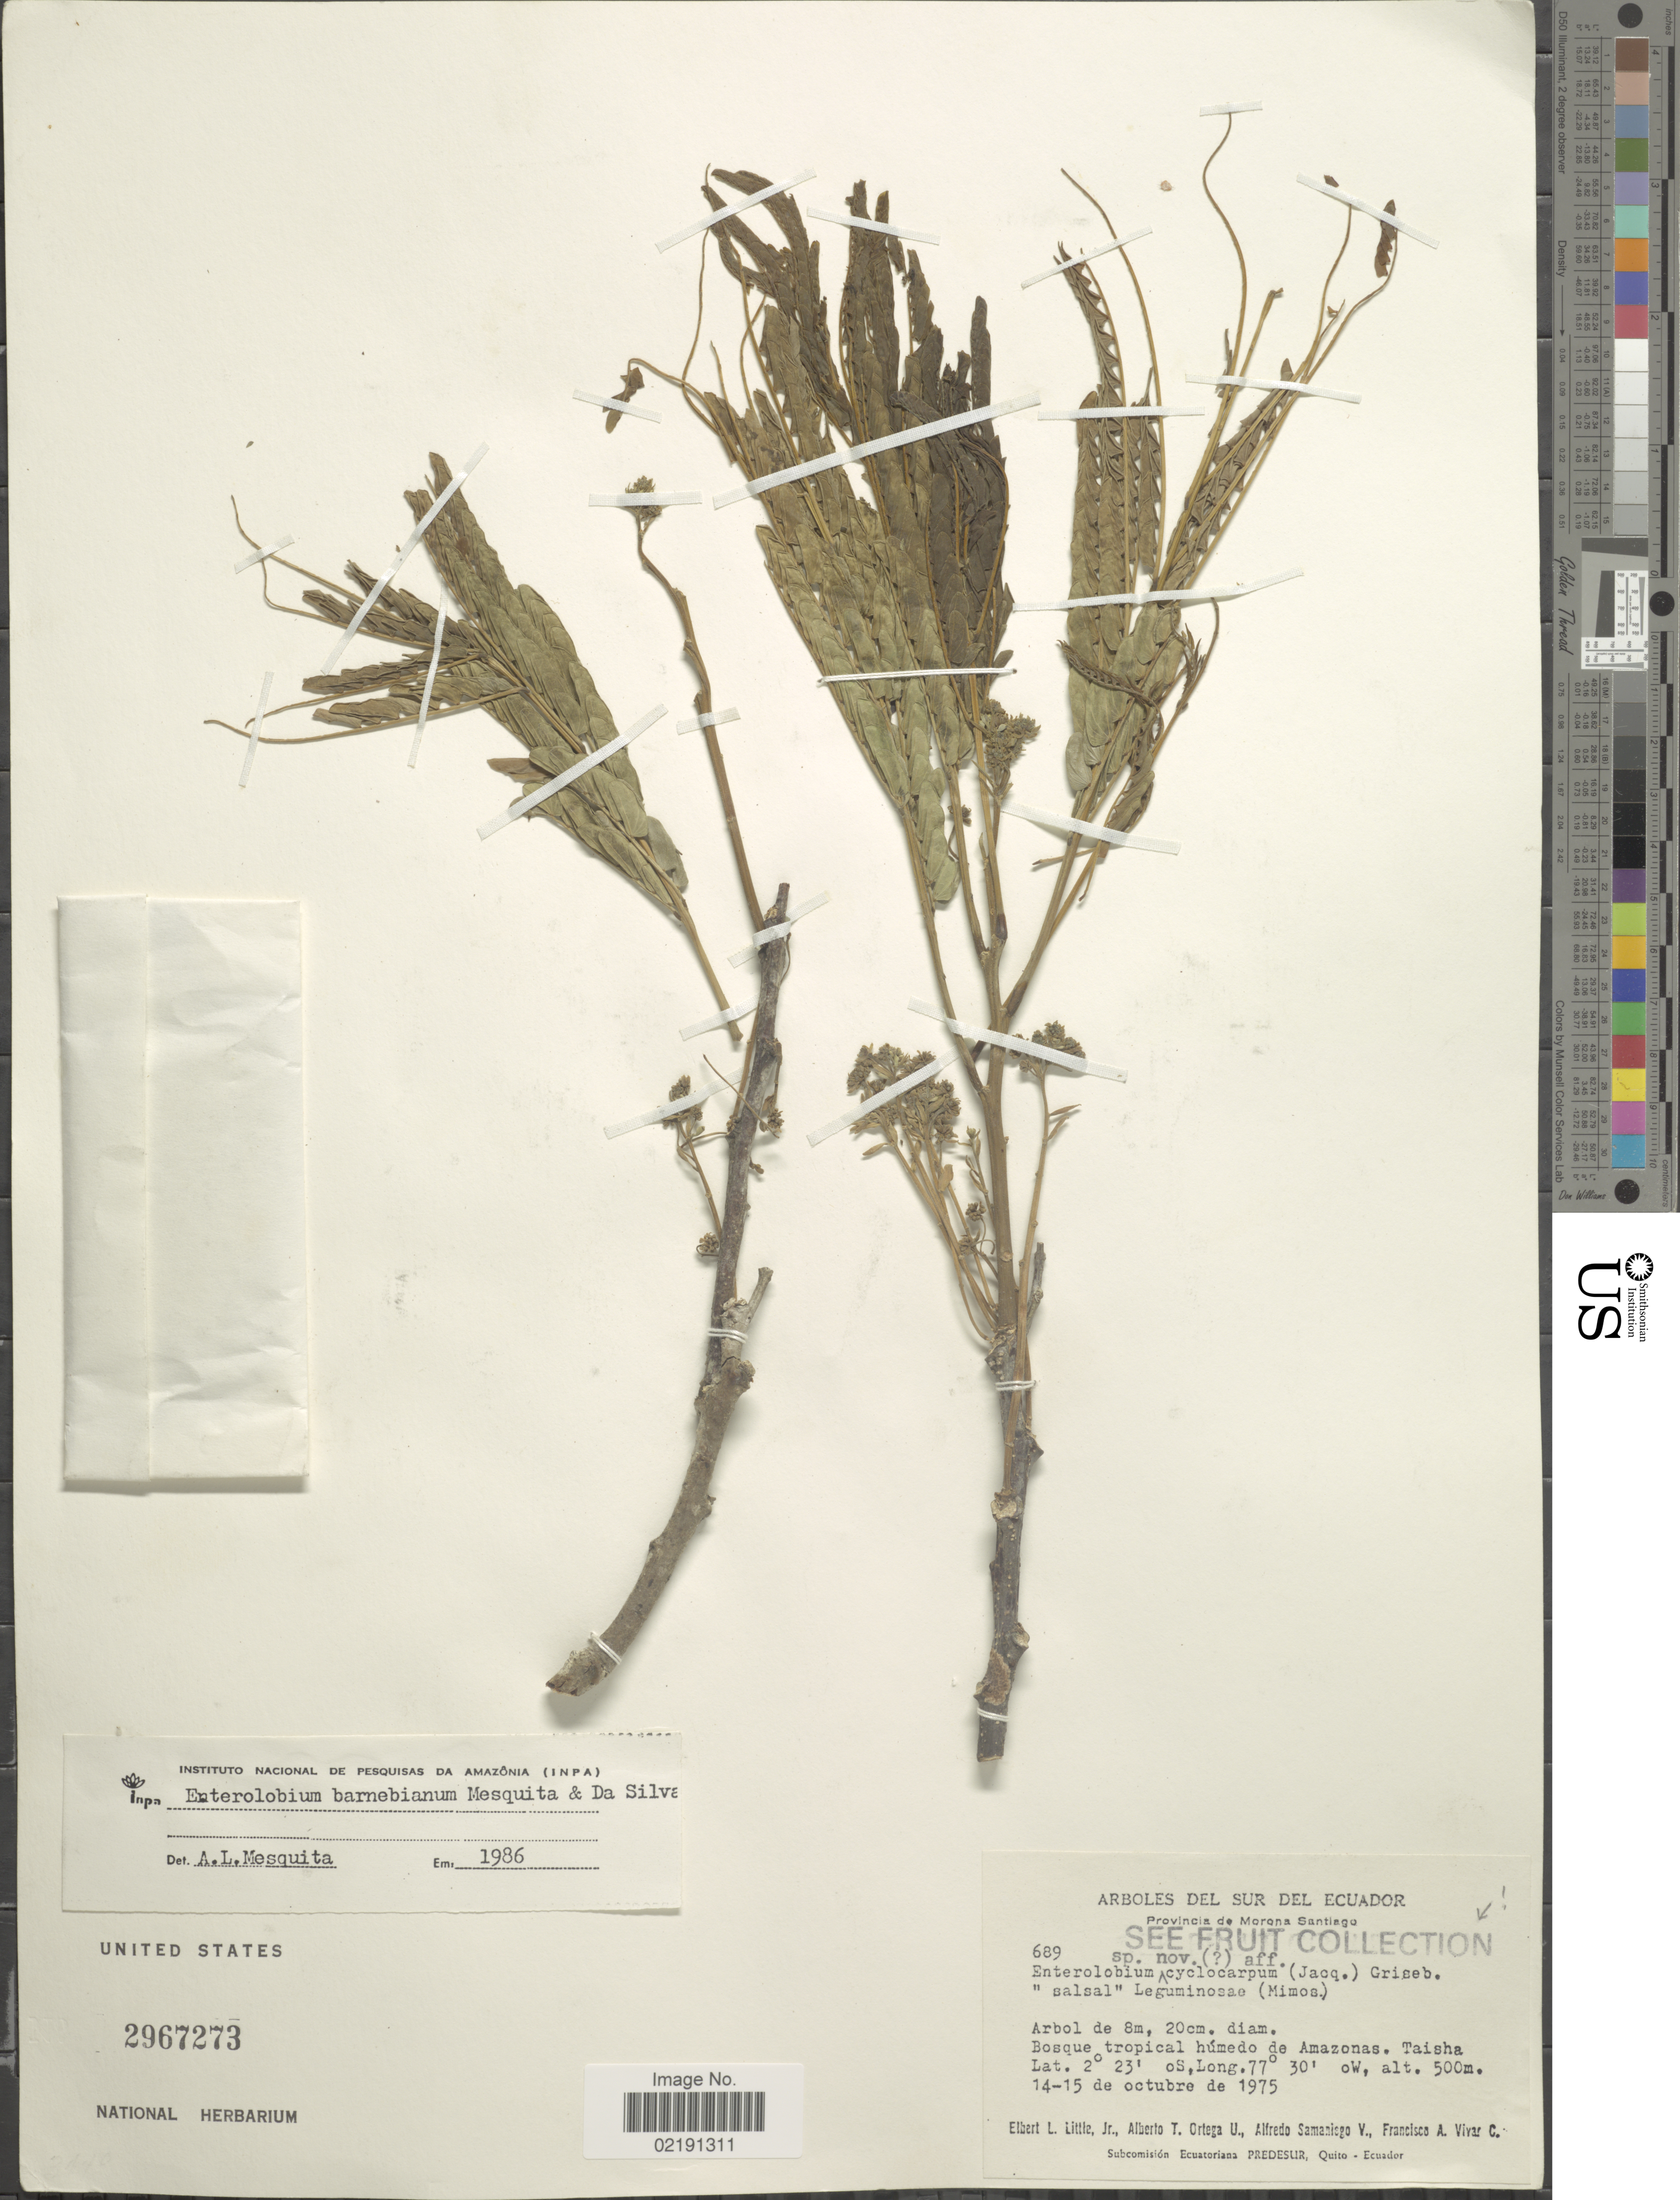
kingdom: Plantae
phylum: Tracheophyta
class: Magnoliopsida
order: Fabales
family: Fabaceae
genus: Enterolobium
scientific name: Enterolobium barneibianum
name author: Mesquita & M.F. Silva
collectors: E. L. Little, A. T. Ortega U., A. Samanlego-V. & F. A. Vivar C.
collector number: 689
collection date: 1975-10-14/1975-10-15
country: Ecuador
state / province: Morona-Santiago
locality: Sur del Ecuador. Provincia de Morona-Santiago. Bosque tropical húmedo de Amazonas. Taisha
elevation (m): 500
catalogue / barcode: US 2967273